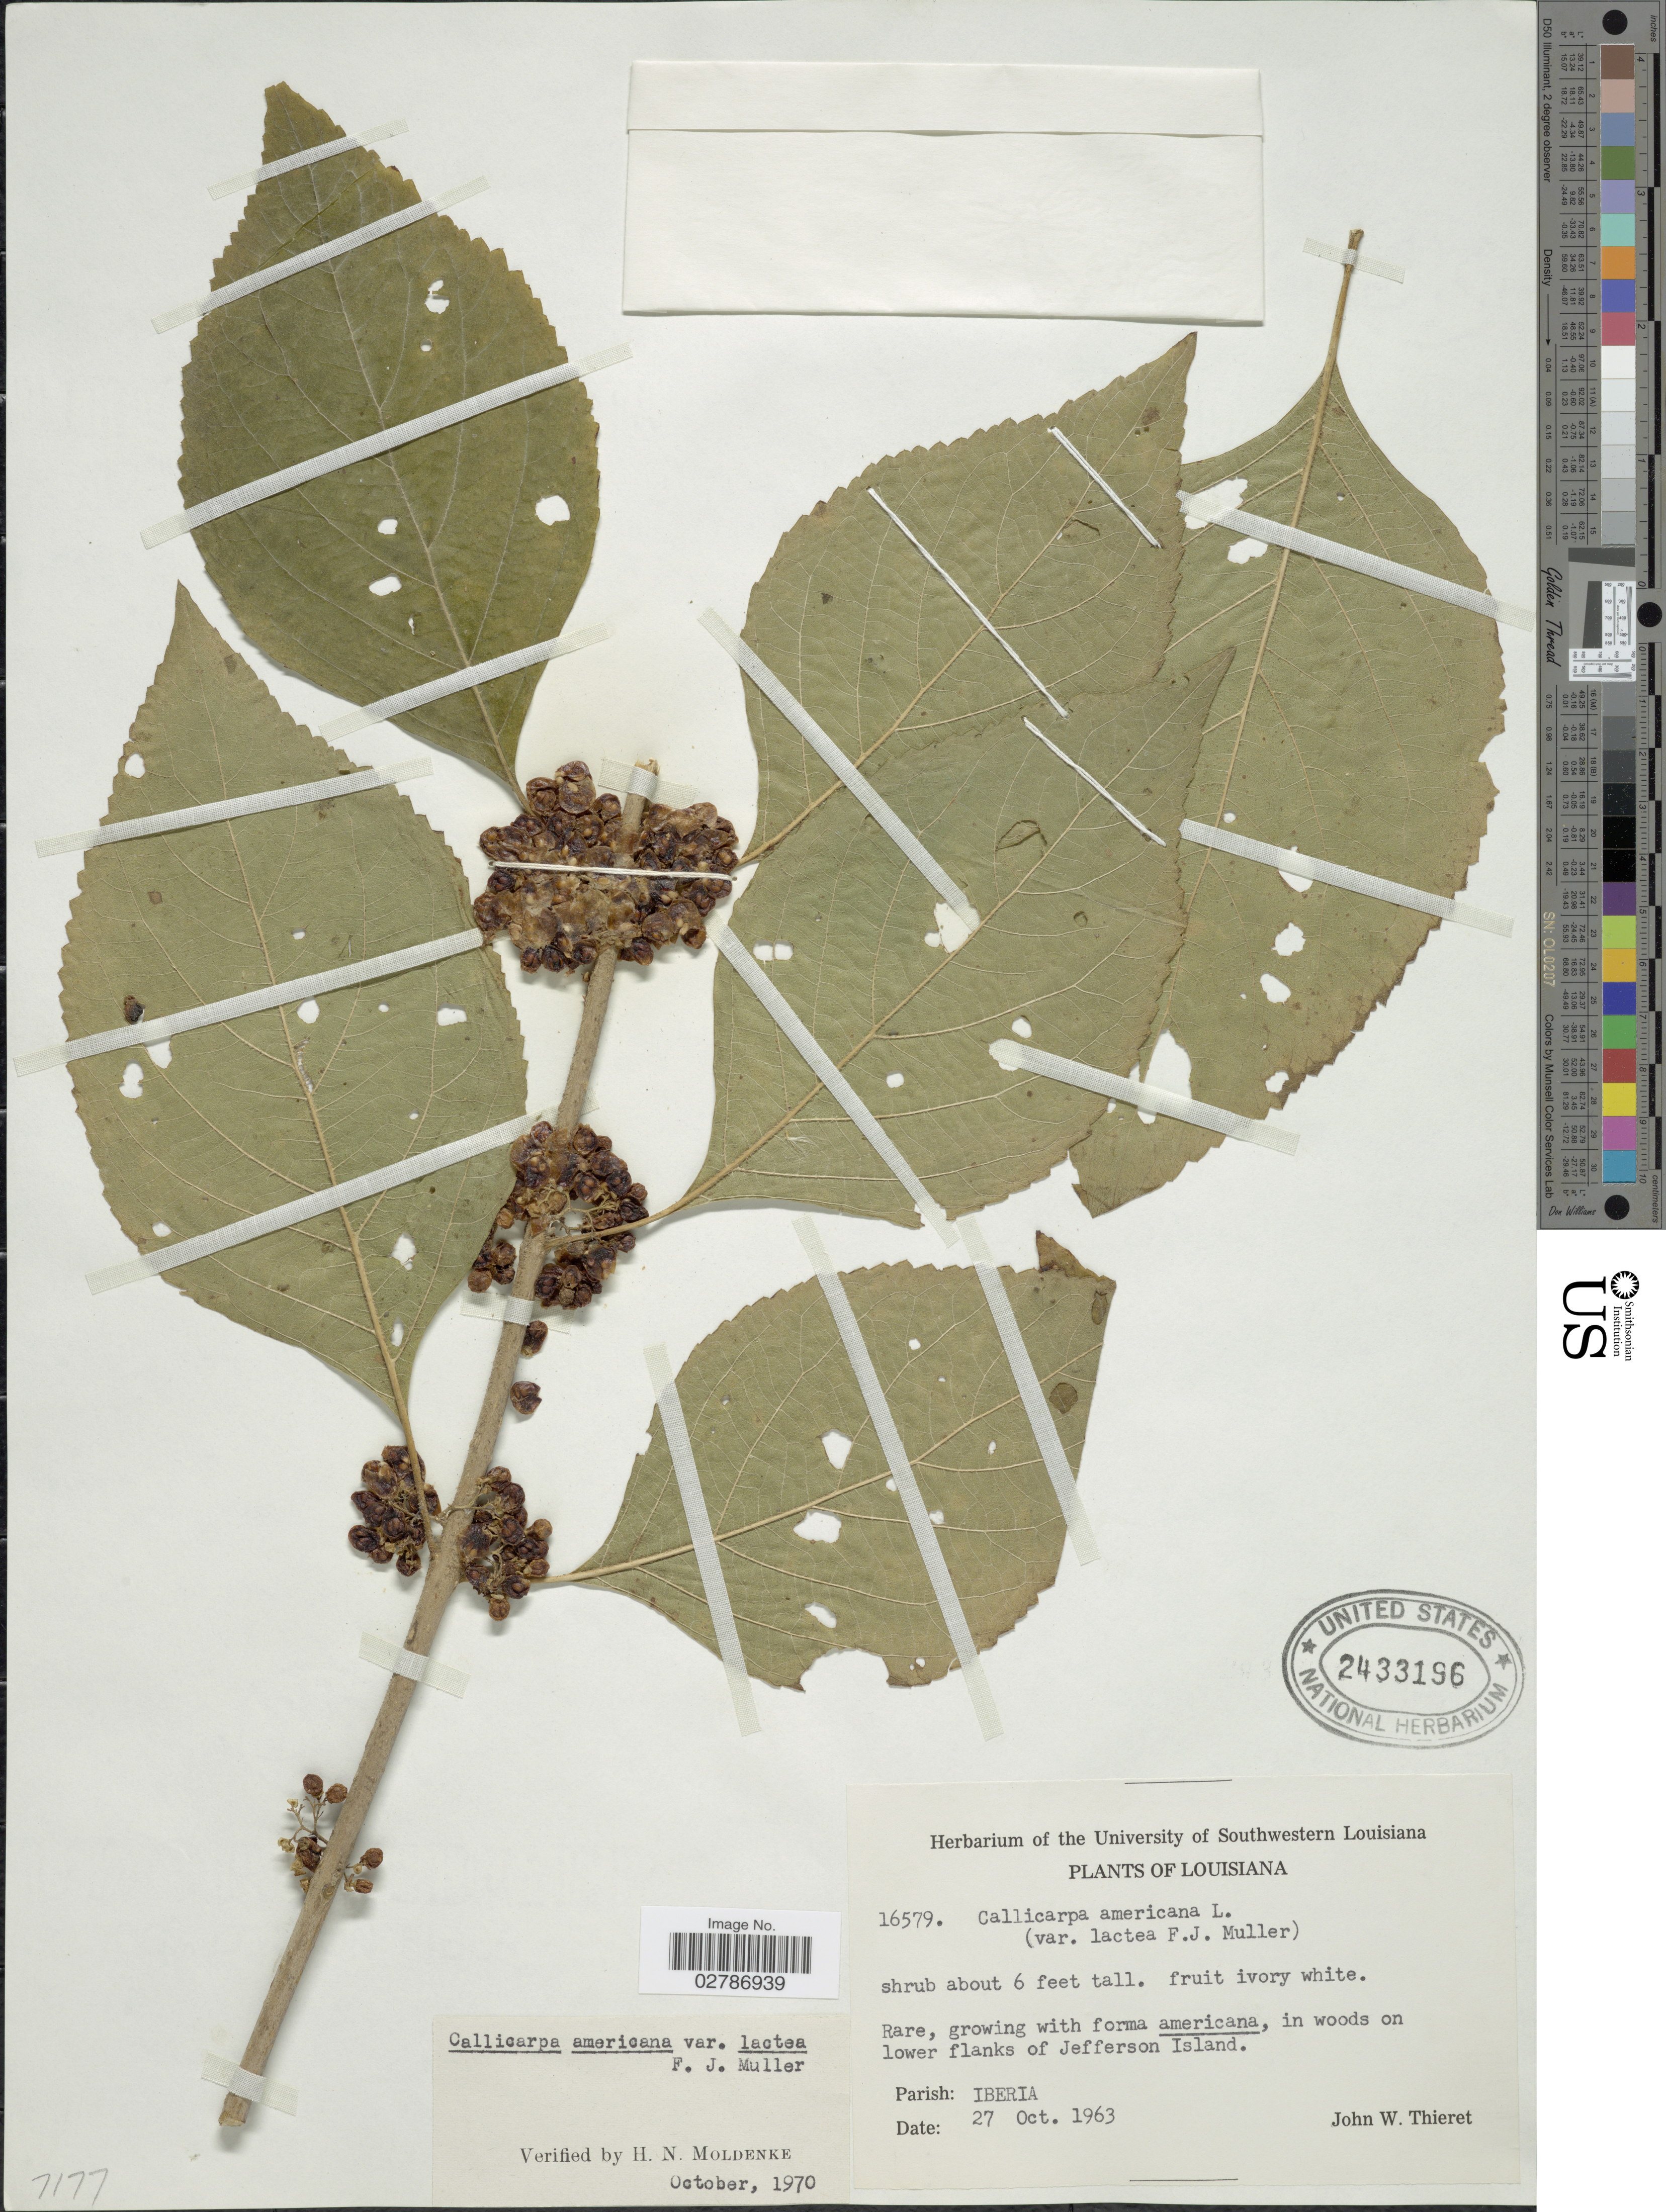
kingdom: Plantae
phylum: Tracheophyta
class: Magnoliopsida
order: Lamiales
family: Lamiaceae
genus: Callicarpa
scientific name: Callicarpa americana var. lactea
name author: F. J. Mull.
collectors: J. W. Thieret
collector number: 16579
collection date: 1963-10-27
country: United States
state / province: Louisiana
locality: In woods on lower flanks of Jefferson Island. Parish: Iberia.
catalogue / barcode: US 2433196